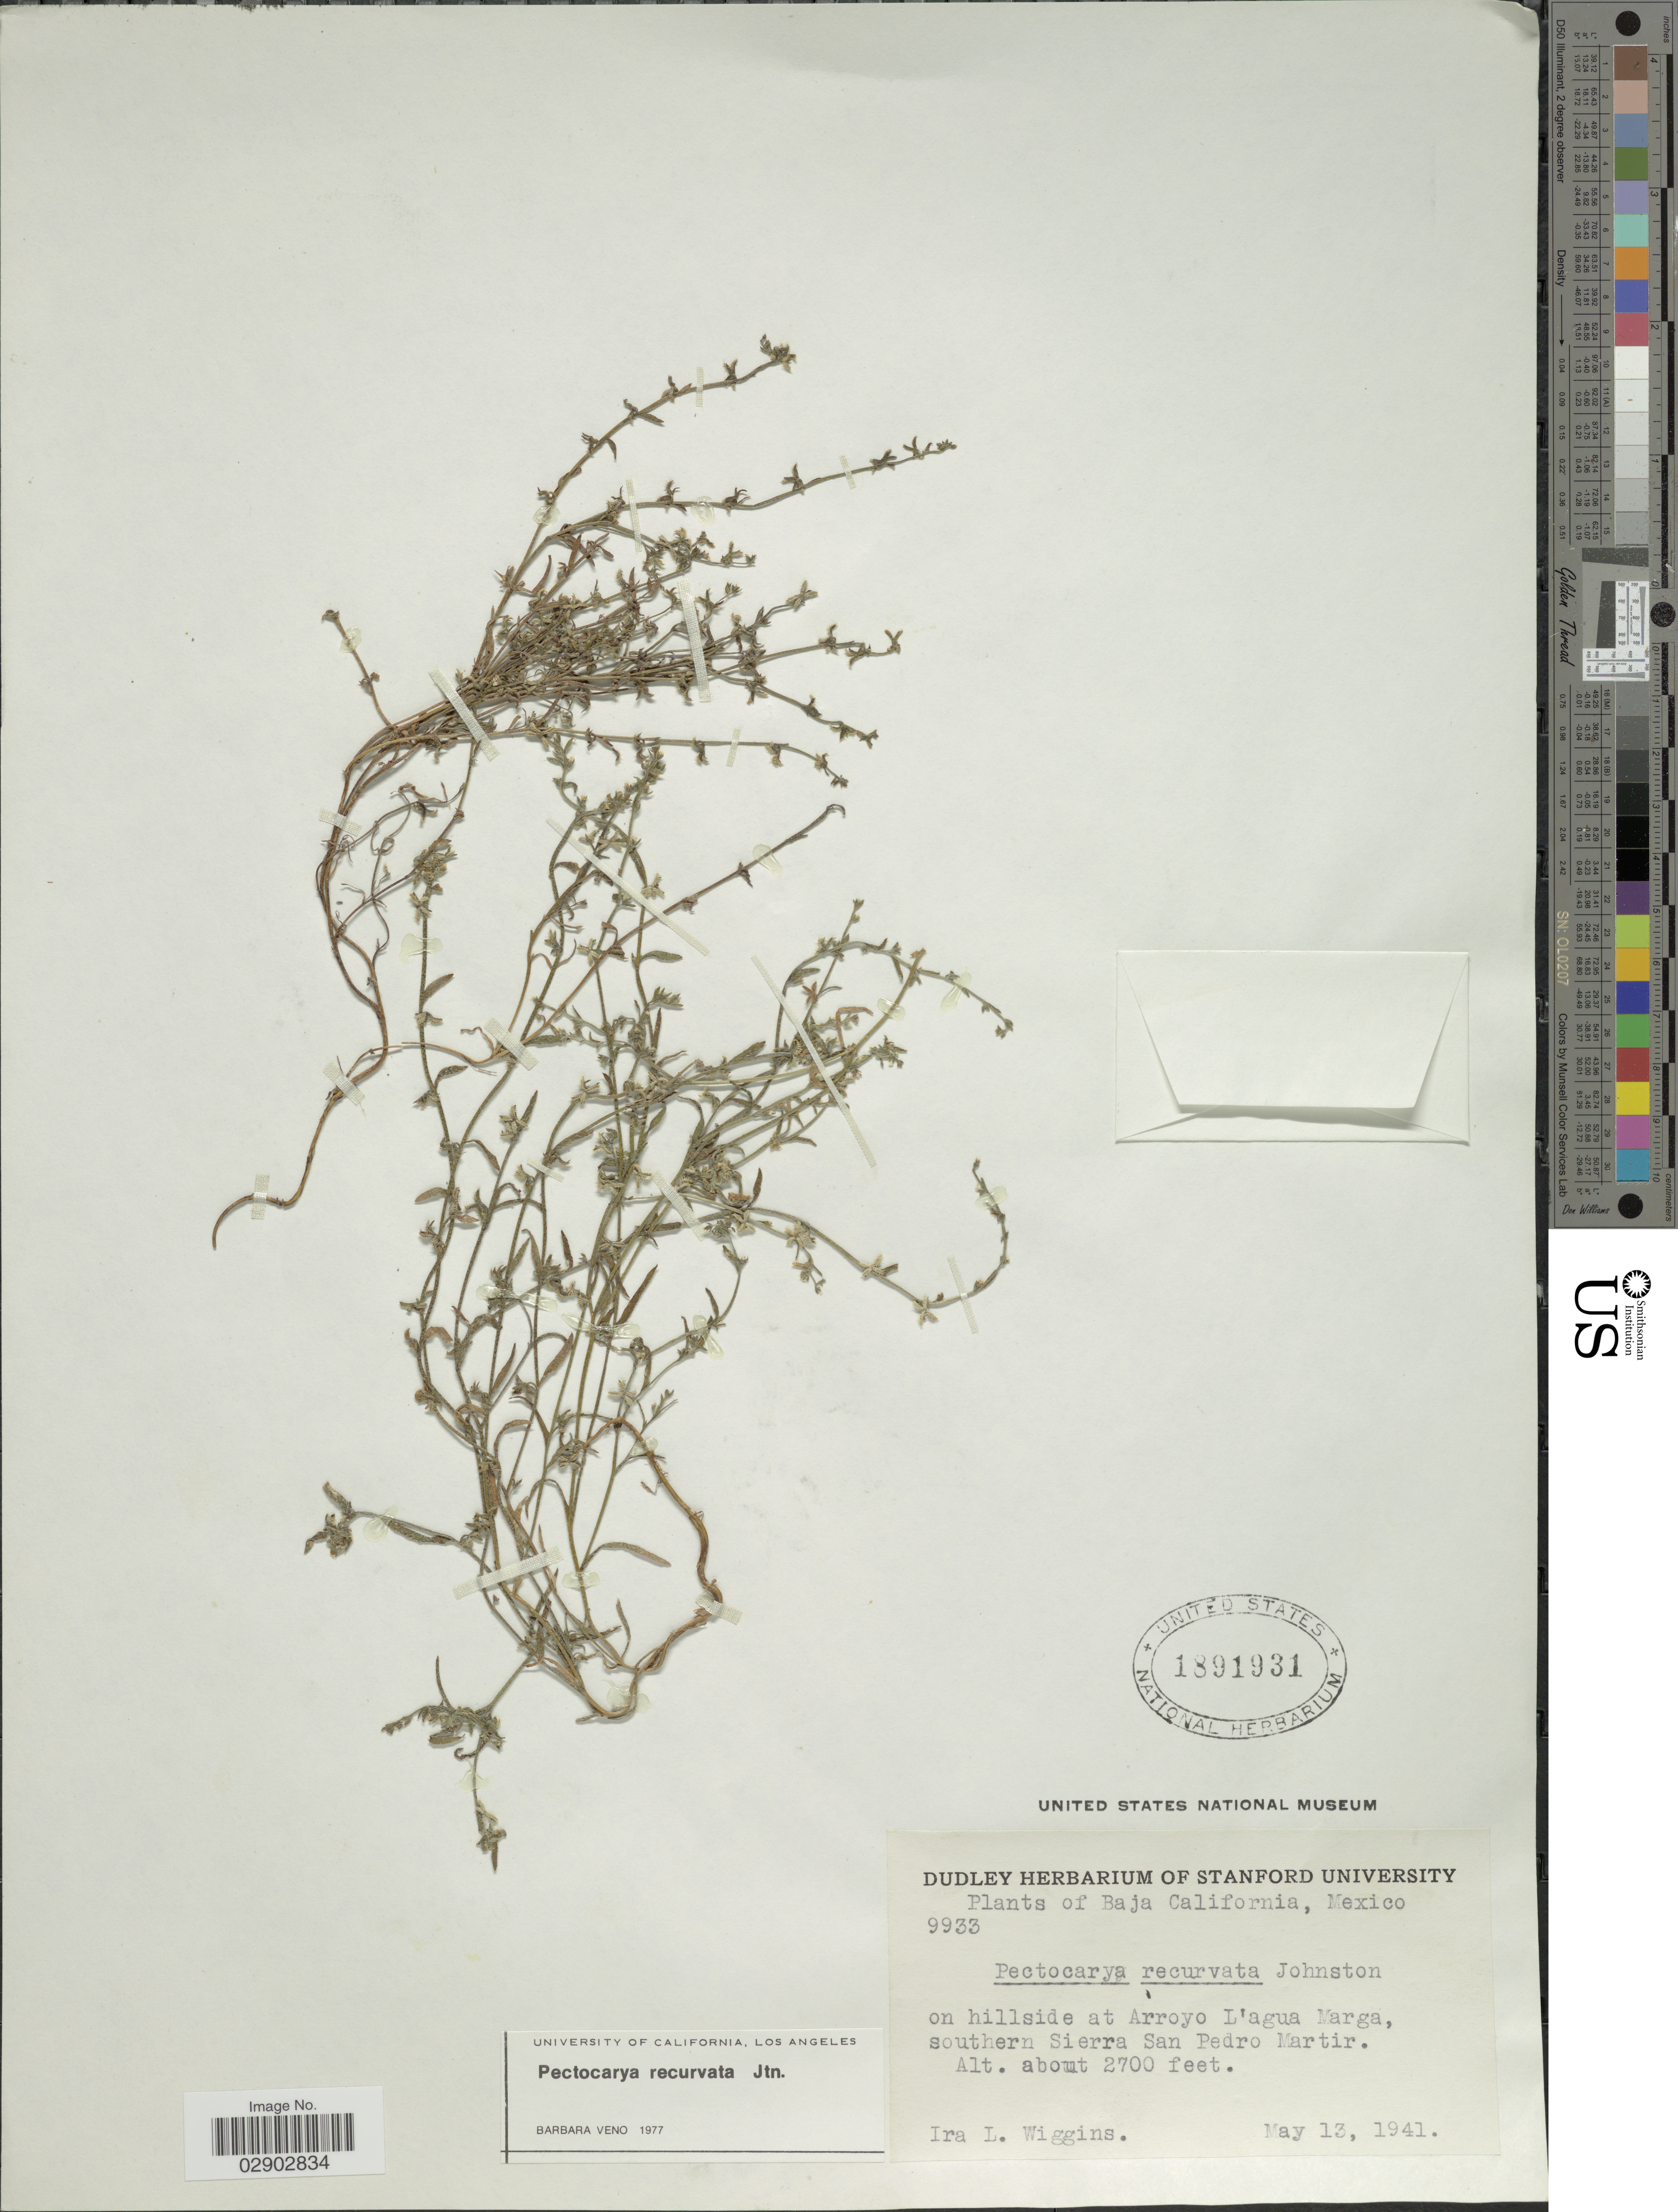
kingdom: Plantae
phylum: Tracheophyta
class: Magnoliopsida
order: Boraginales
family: Boraginaceae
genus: Pectocarya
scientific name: Pectocarya recurvata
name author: I.M. Johnst.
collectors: I. L. Wiggins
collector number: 9933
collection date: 1941-05-13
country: Mexico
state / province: Baja California Norte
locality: On hillside at Arroyo L'agua Marga, southern Sierra San Pedro Martir.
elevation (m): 823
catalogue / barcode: US 1891931